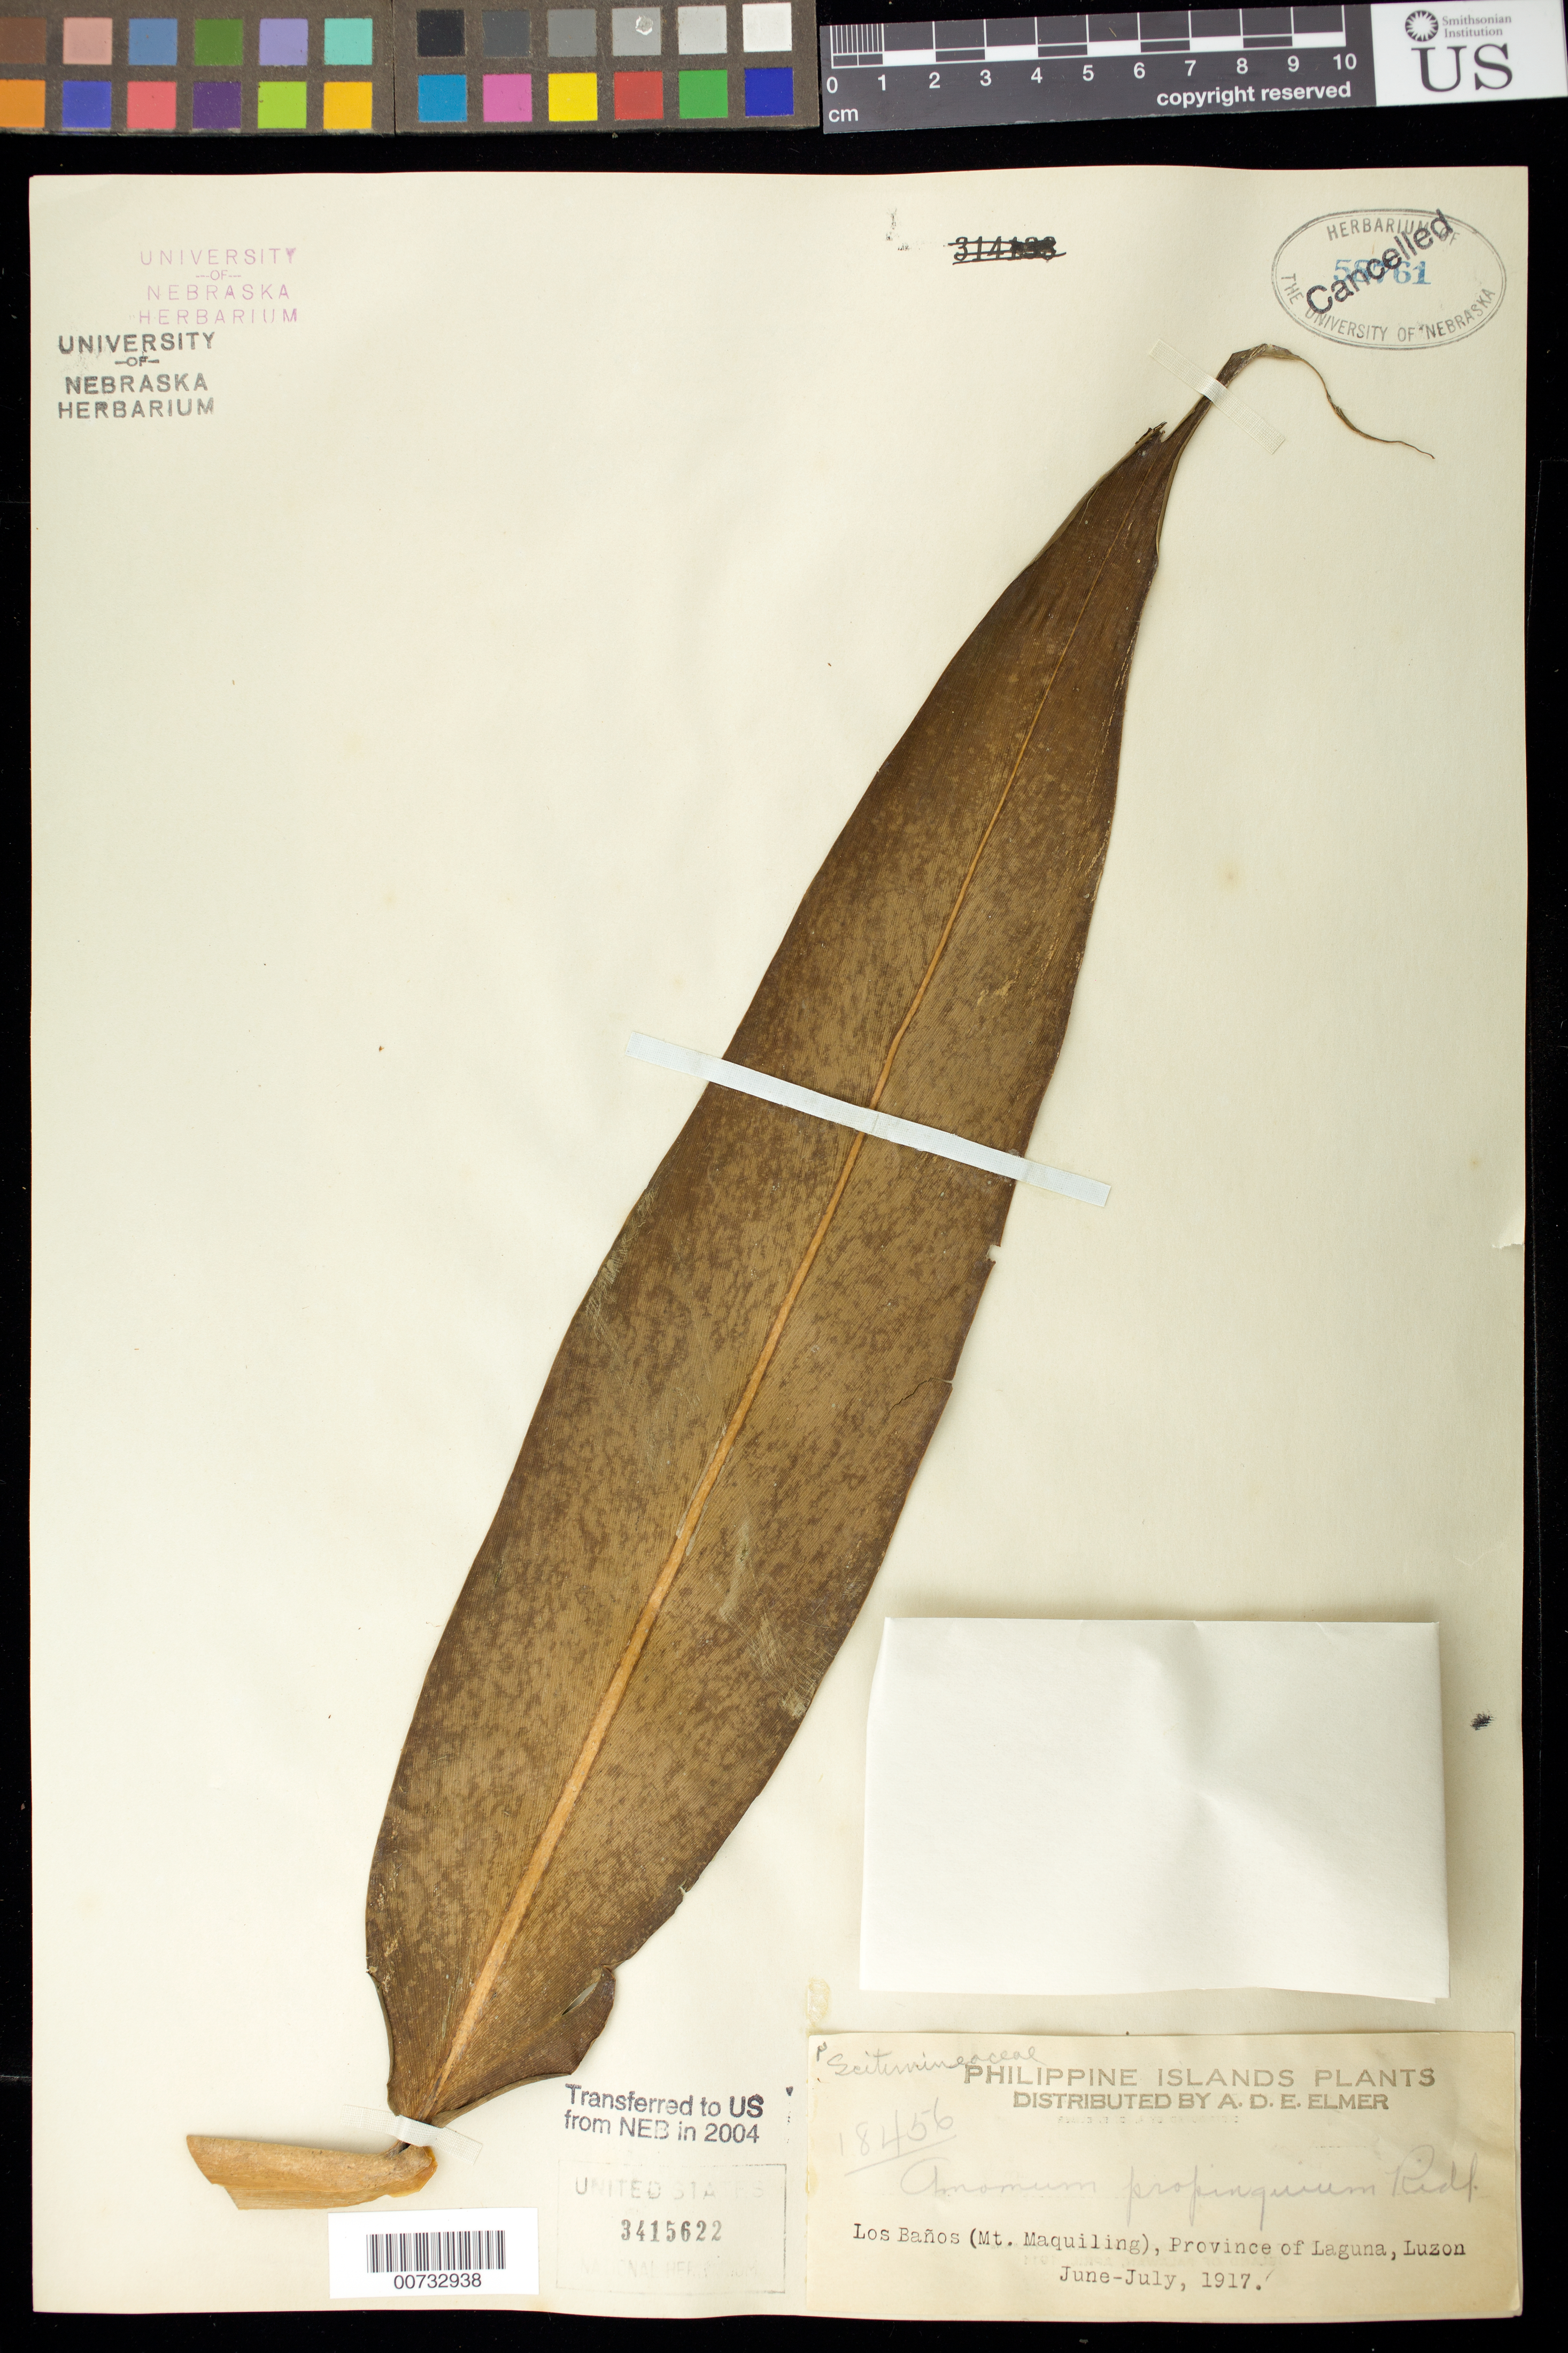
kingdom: Plantae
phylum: Tracheophyta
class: Liliopsida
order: Zingiberales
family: Zingiberaceae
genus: Meistera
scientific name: Meistera propinqua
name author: (Ridl.) Škornick. & M.F. Newman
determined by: Docot, Rudolph Valentino A.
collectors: A. D. E. Elmer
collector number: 18456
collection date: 1917-06/1917-07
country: Philippines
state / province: Calabarzon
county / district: Laguna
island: Luzon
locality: Los Banos, Mt Maquiling.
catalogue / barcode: US 3415622